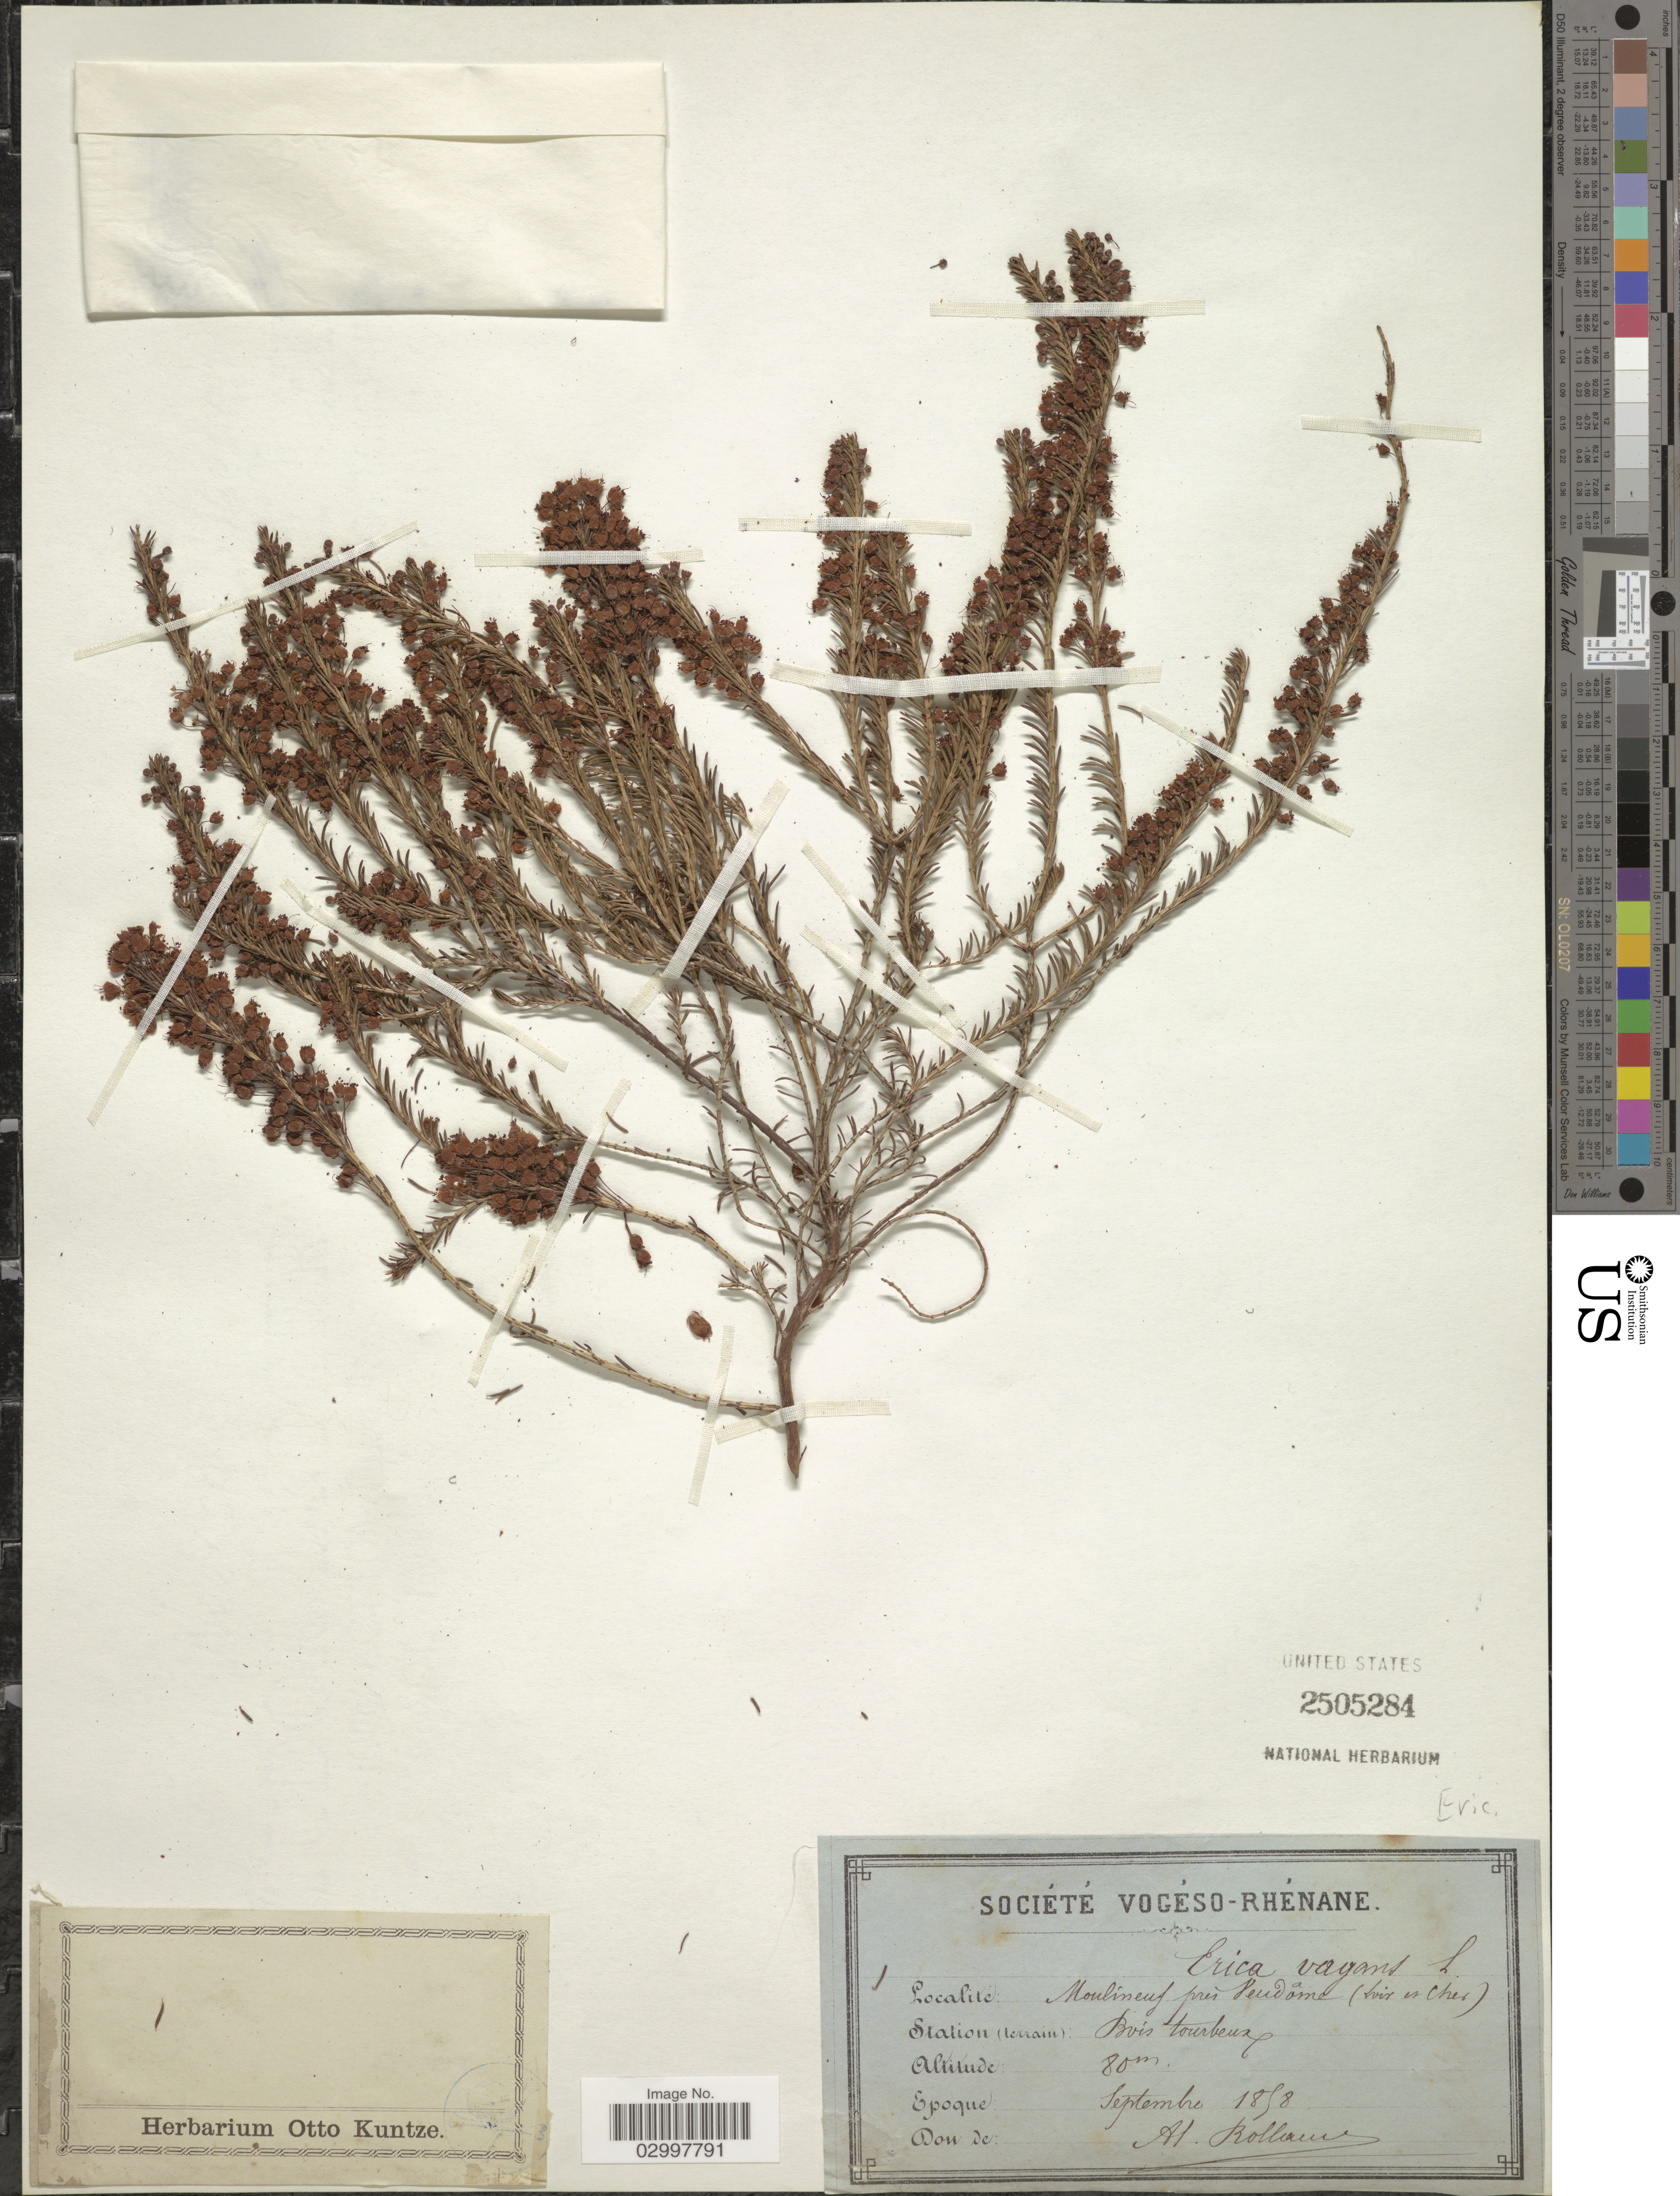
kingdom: Plantae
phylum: Tracheophyta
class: Magnoliopsida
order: Ericales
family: Ericaceae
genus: Erica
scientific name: Erica vagans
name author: L.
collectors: A. Rolland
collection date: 1858-09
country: France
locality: Moulineuf près Vendome (Loir et Cher).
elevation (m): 80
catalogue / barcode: US 2505284